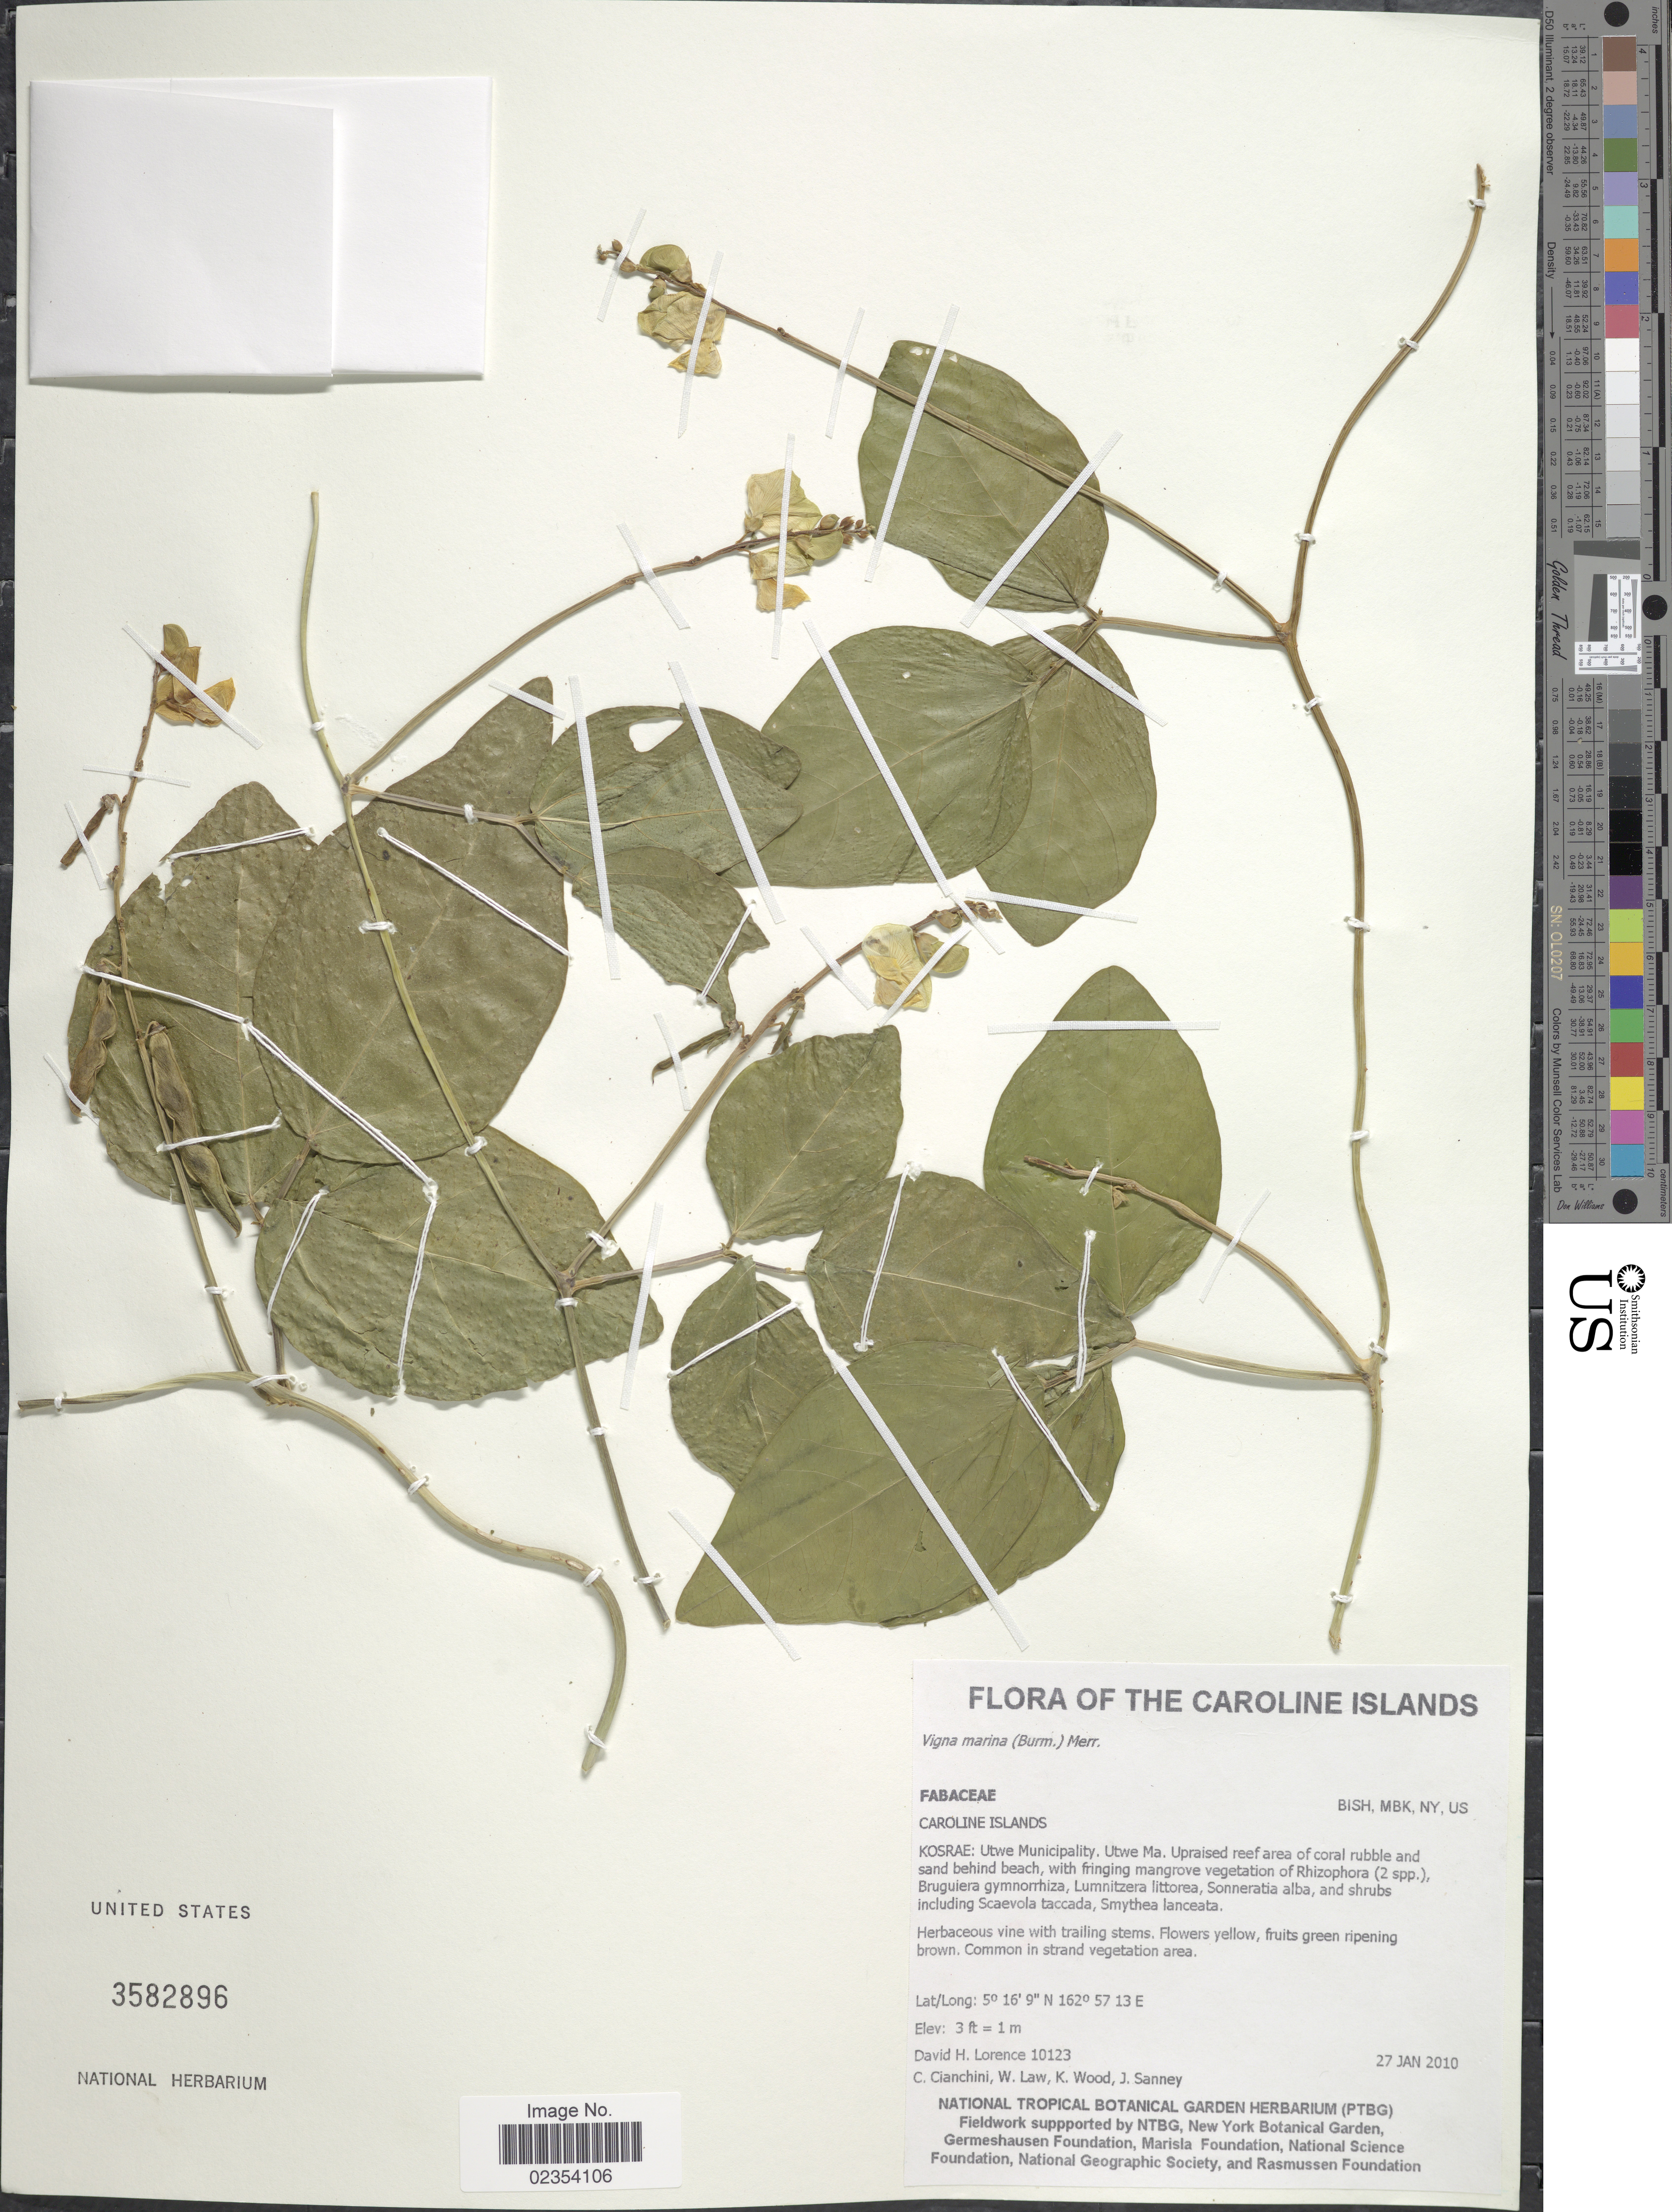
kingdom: Plantae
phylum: Tracheophyta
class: Magnoliopsida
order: Fabales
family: Fabaceae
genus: Vigna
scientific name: Vigna marina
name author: (Burm.) Merr.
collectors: D. Lorence, C. Cianchini, W. Law, K. R. Wood & J. Sanney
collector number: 10123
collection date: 2010-01-27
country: Micronesia, Federated States of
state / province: Kosrae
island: Kosrae [Kusaie]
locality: Utwe Municipality. Utwe Ma.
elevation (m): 1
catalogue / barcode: US 3582896